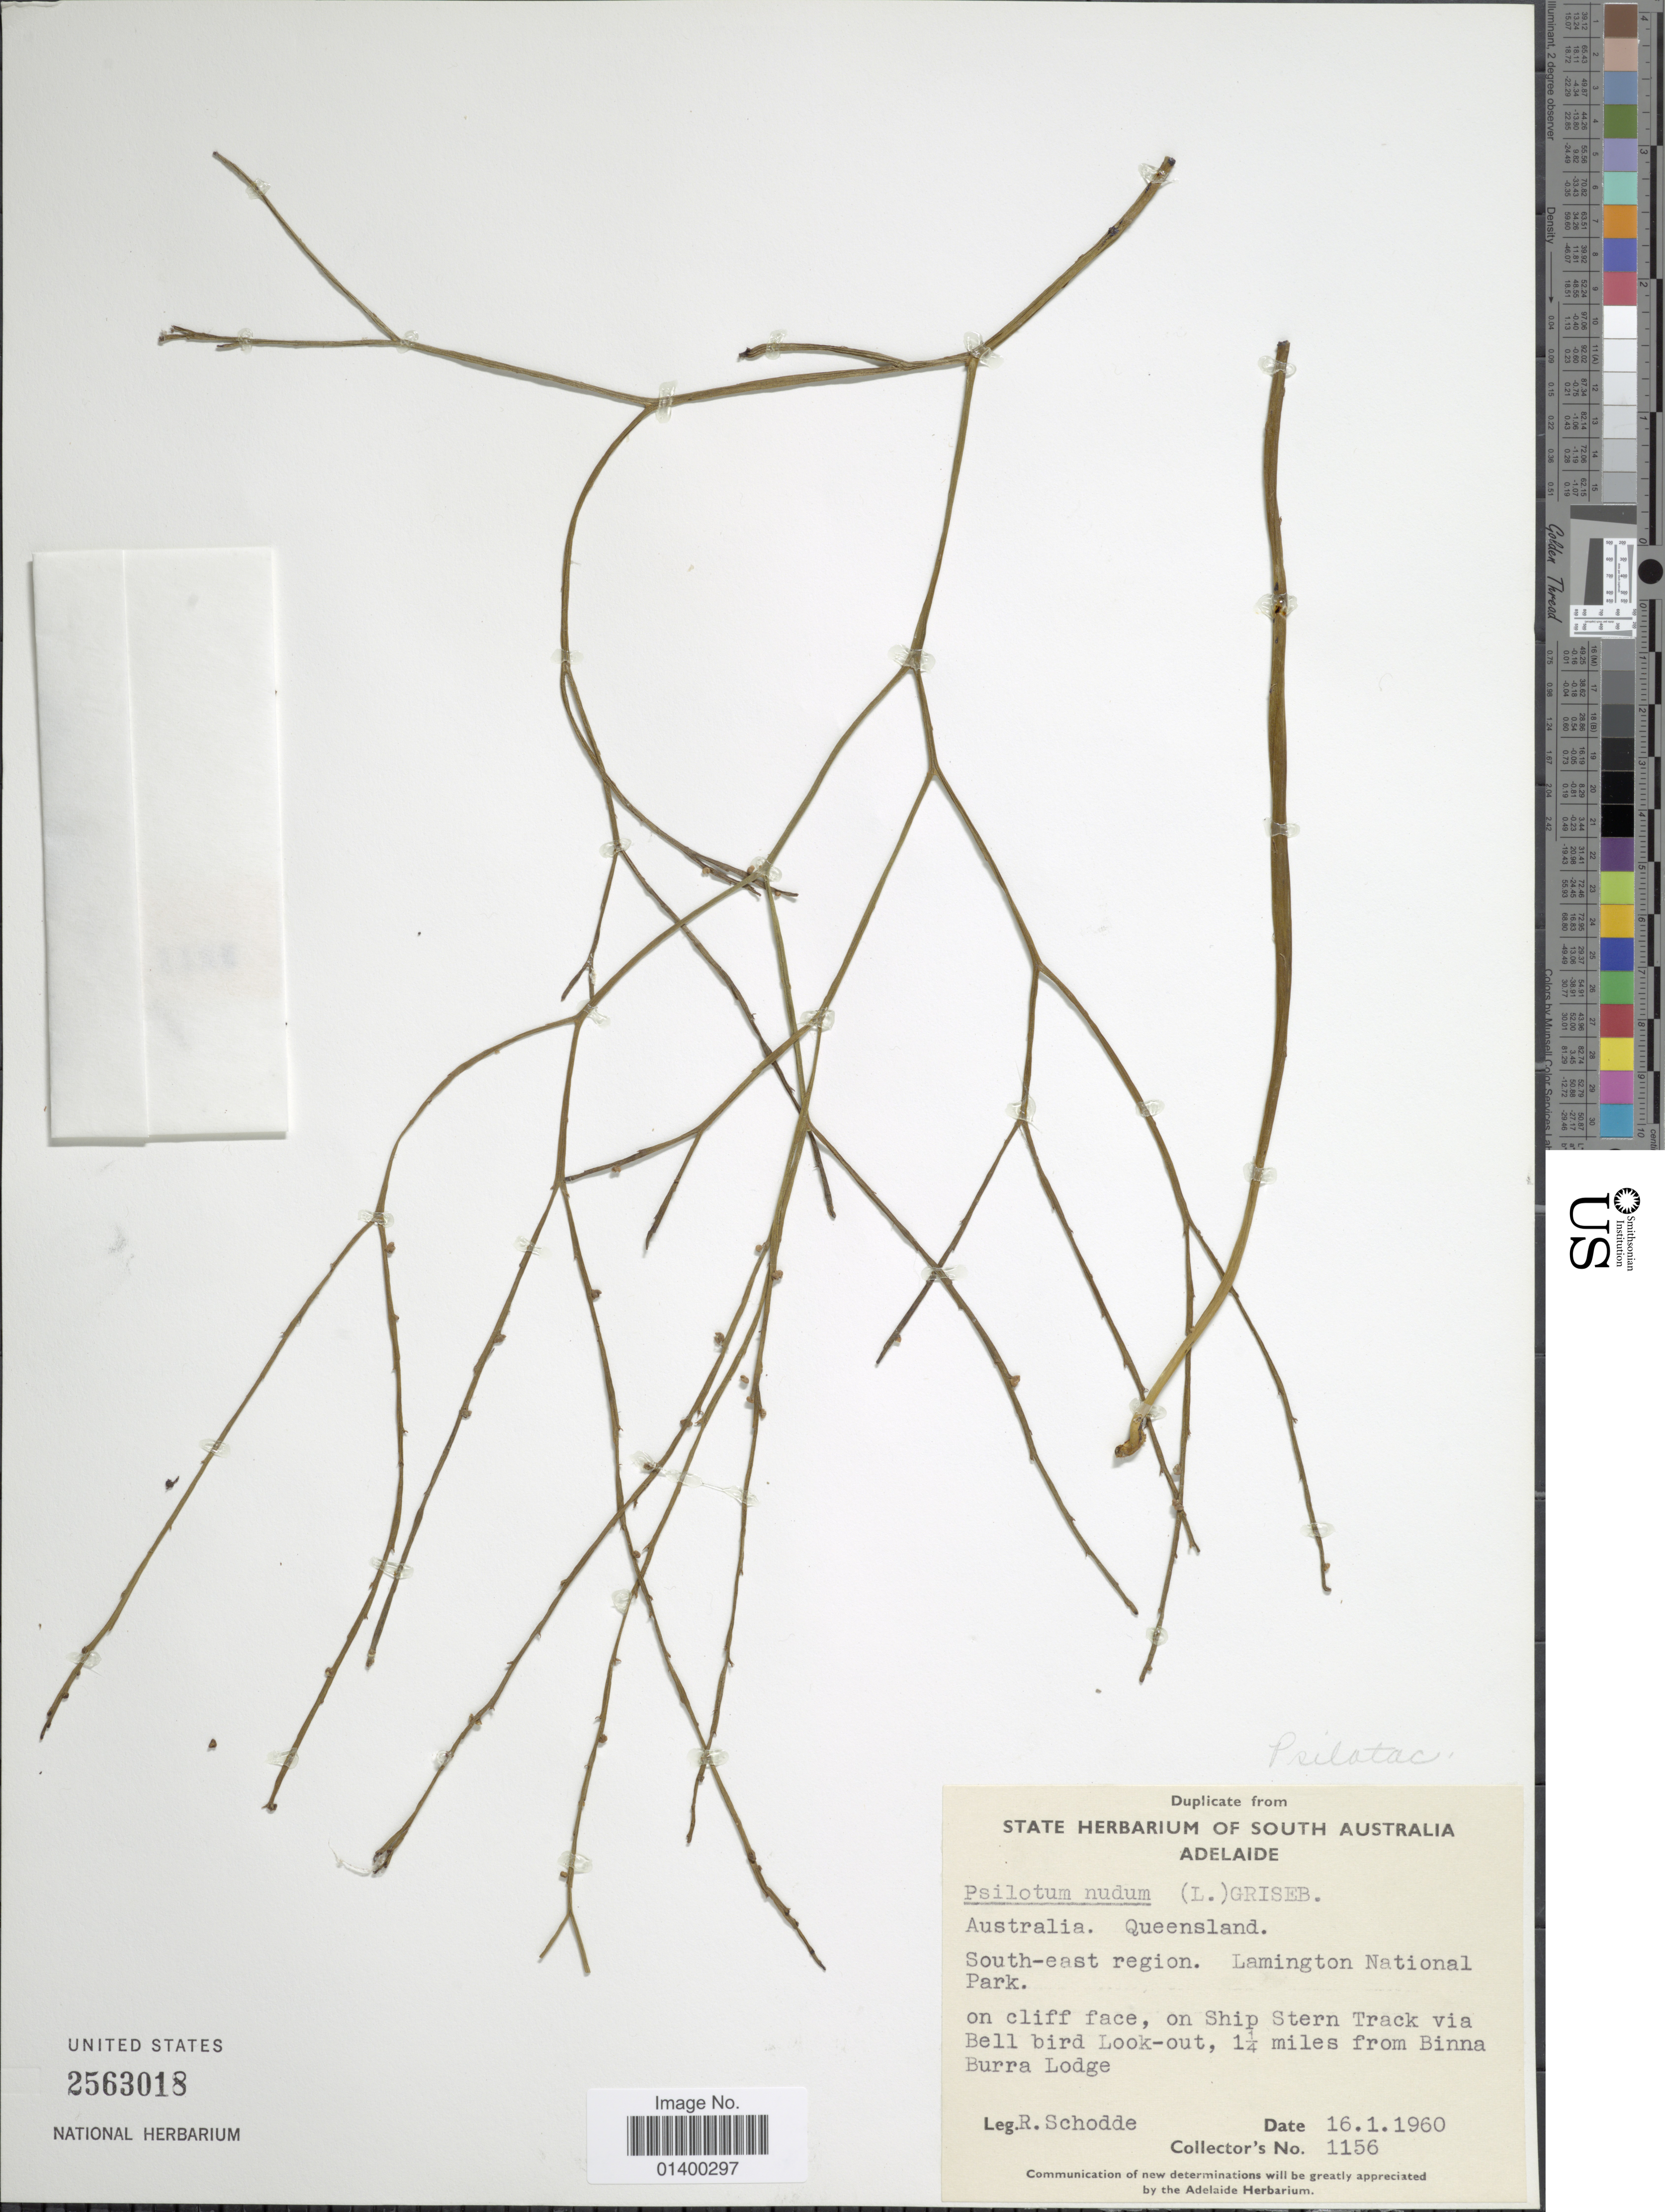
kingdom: Plantae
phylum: Tracheophyta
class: Polypodiopsida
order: Psilotales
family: Psilotaceae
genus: Psilotum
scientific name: Psilotum nudum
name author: (L.) P. Beauv.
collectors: R. Schodde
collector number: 1156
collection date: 1960-01-16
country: Australia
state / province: Queensland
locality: South-east region, Lamington National Park, on Ship Stern Track via Bell bird Look-out, 1¼ miles from Binna Burra Lodge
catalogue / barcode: US 2563018